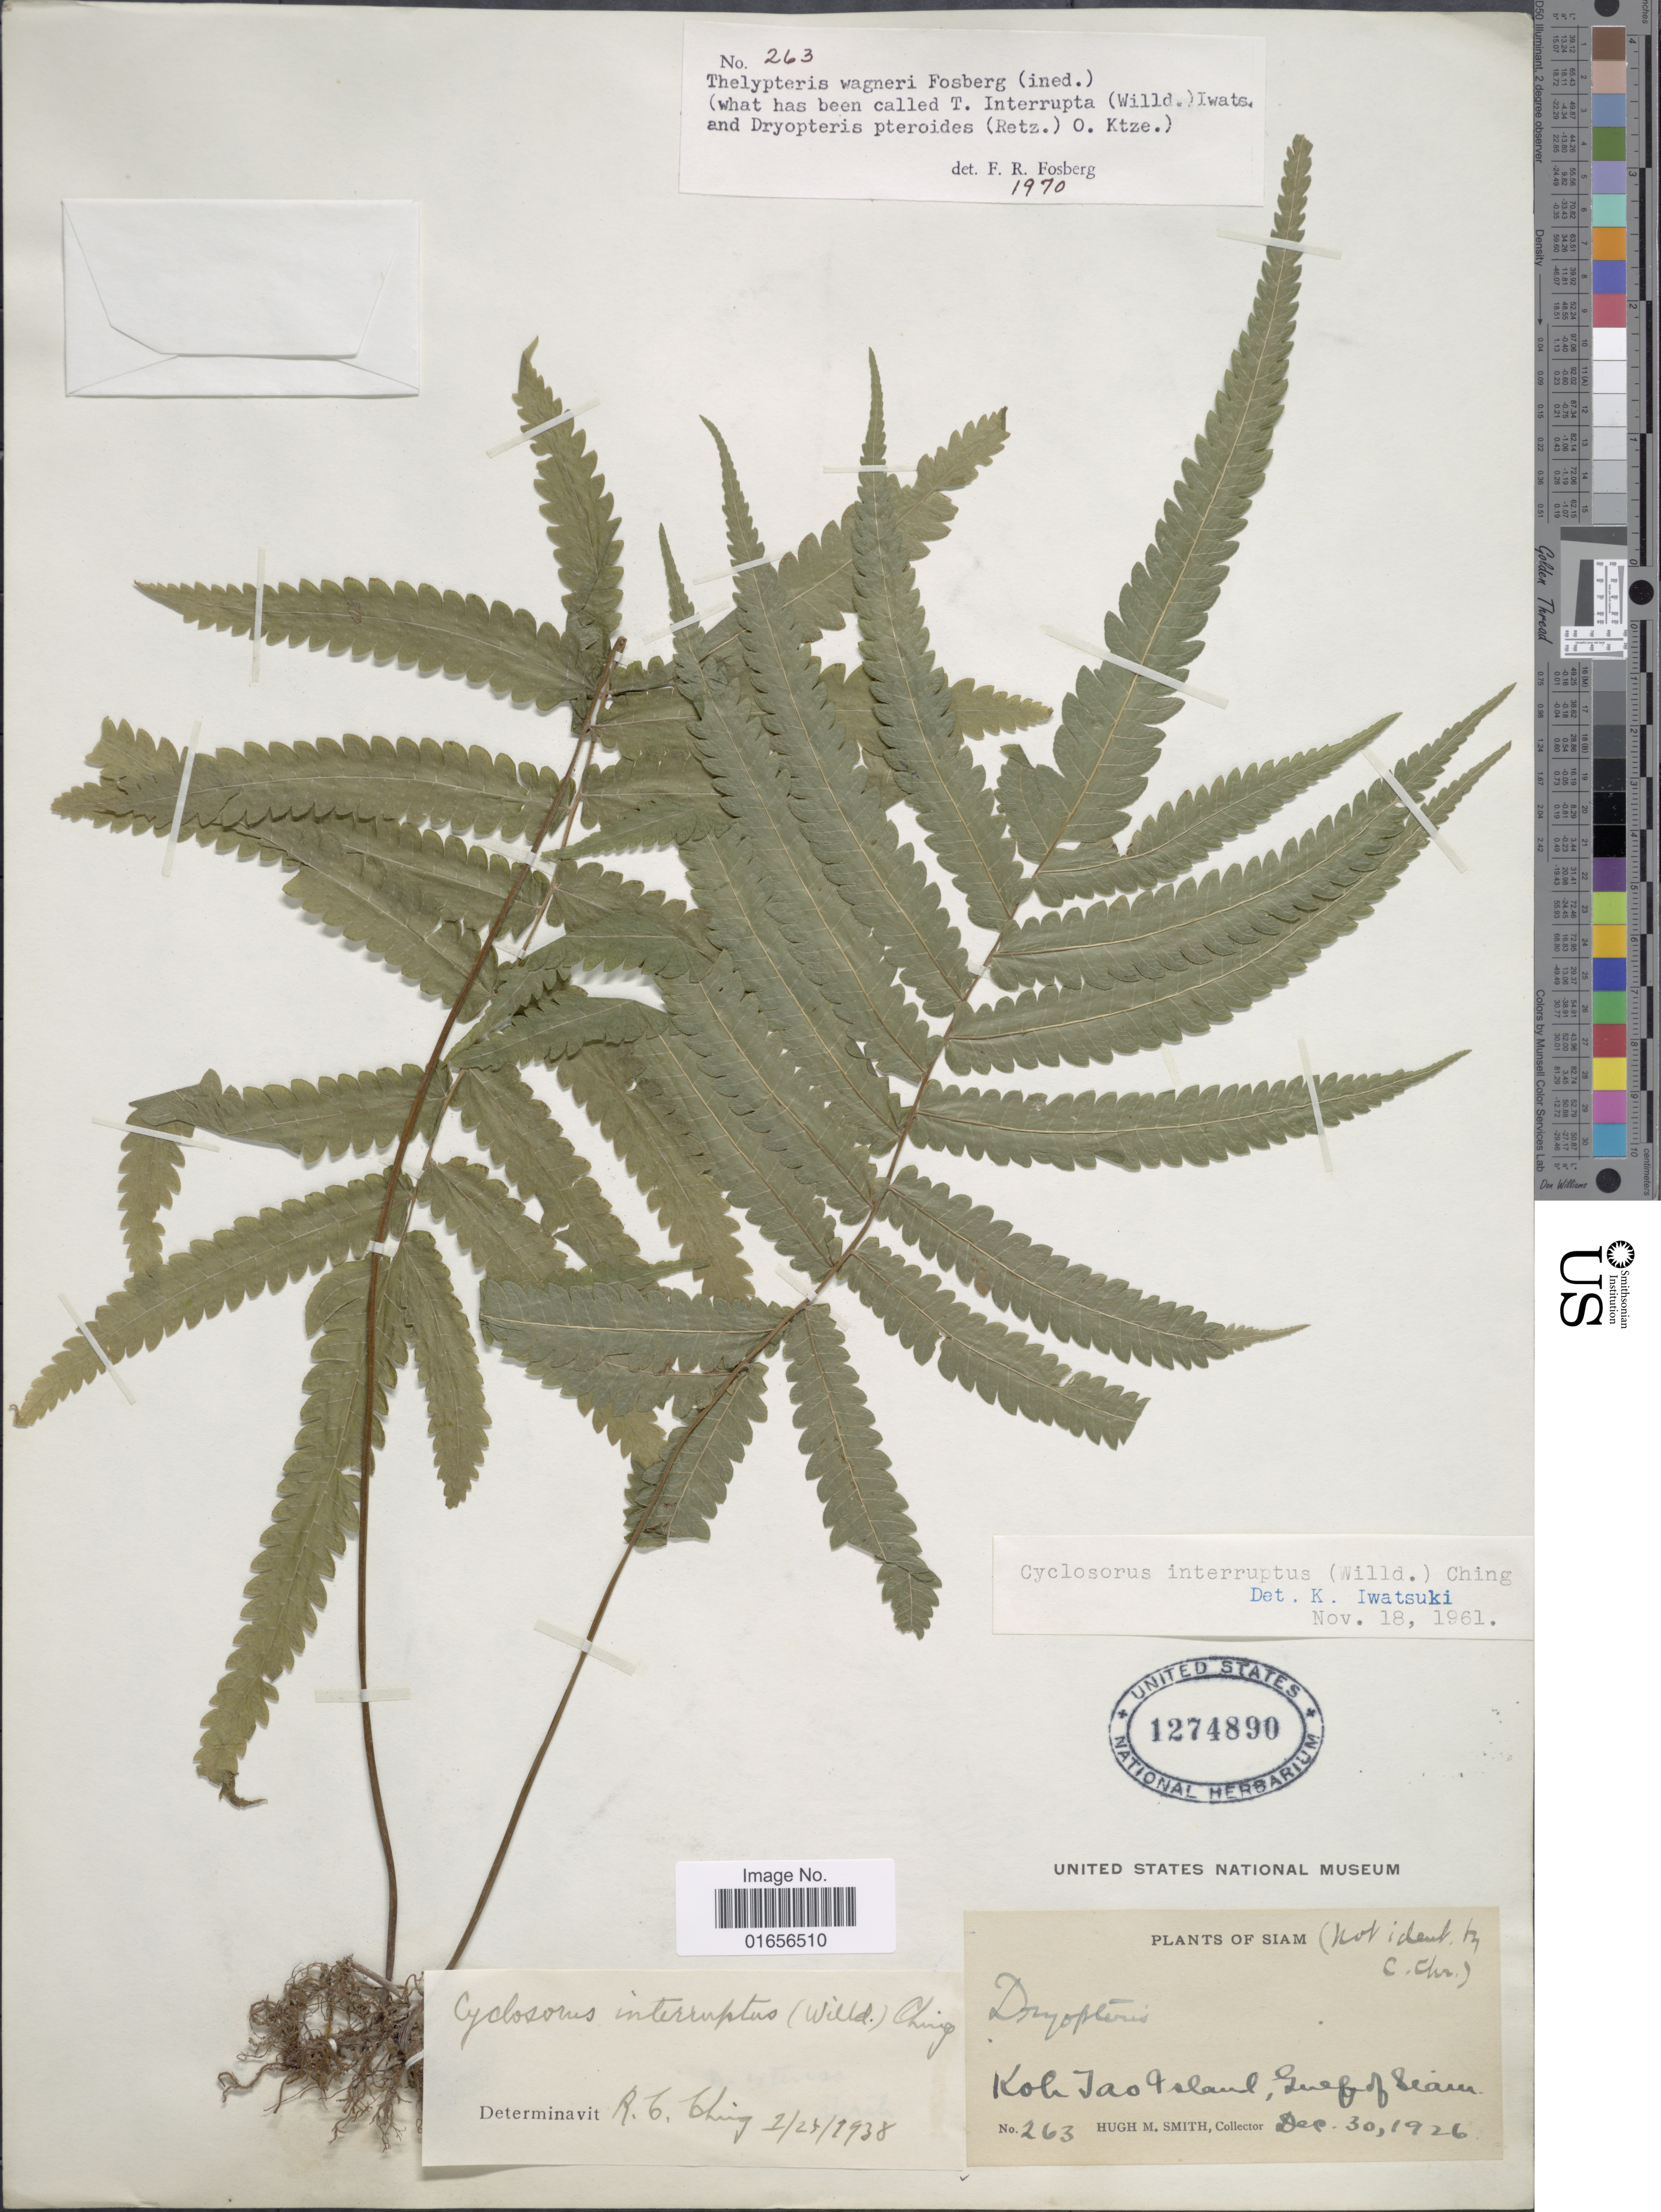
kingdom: Plantae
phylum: Tracheophyta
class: Polypodiopsida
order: Polypodiales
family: Thelypteridaceae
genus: Amphineuron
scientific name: Amphineuron terminans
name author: (J. Sm. ex Hook.) Holttum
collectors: H. M. Smith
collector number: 263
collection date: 1926-12-30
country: Thailand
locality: Siam, Koh Tao Island, Gulf of Siam.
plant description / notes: Corrected "Koh Jao Island, Gulf of Searin" to "Koh Tao Island, Gulf of Siam."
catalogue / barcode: US 1274890